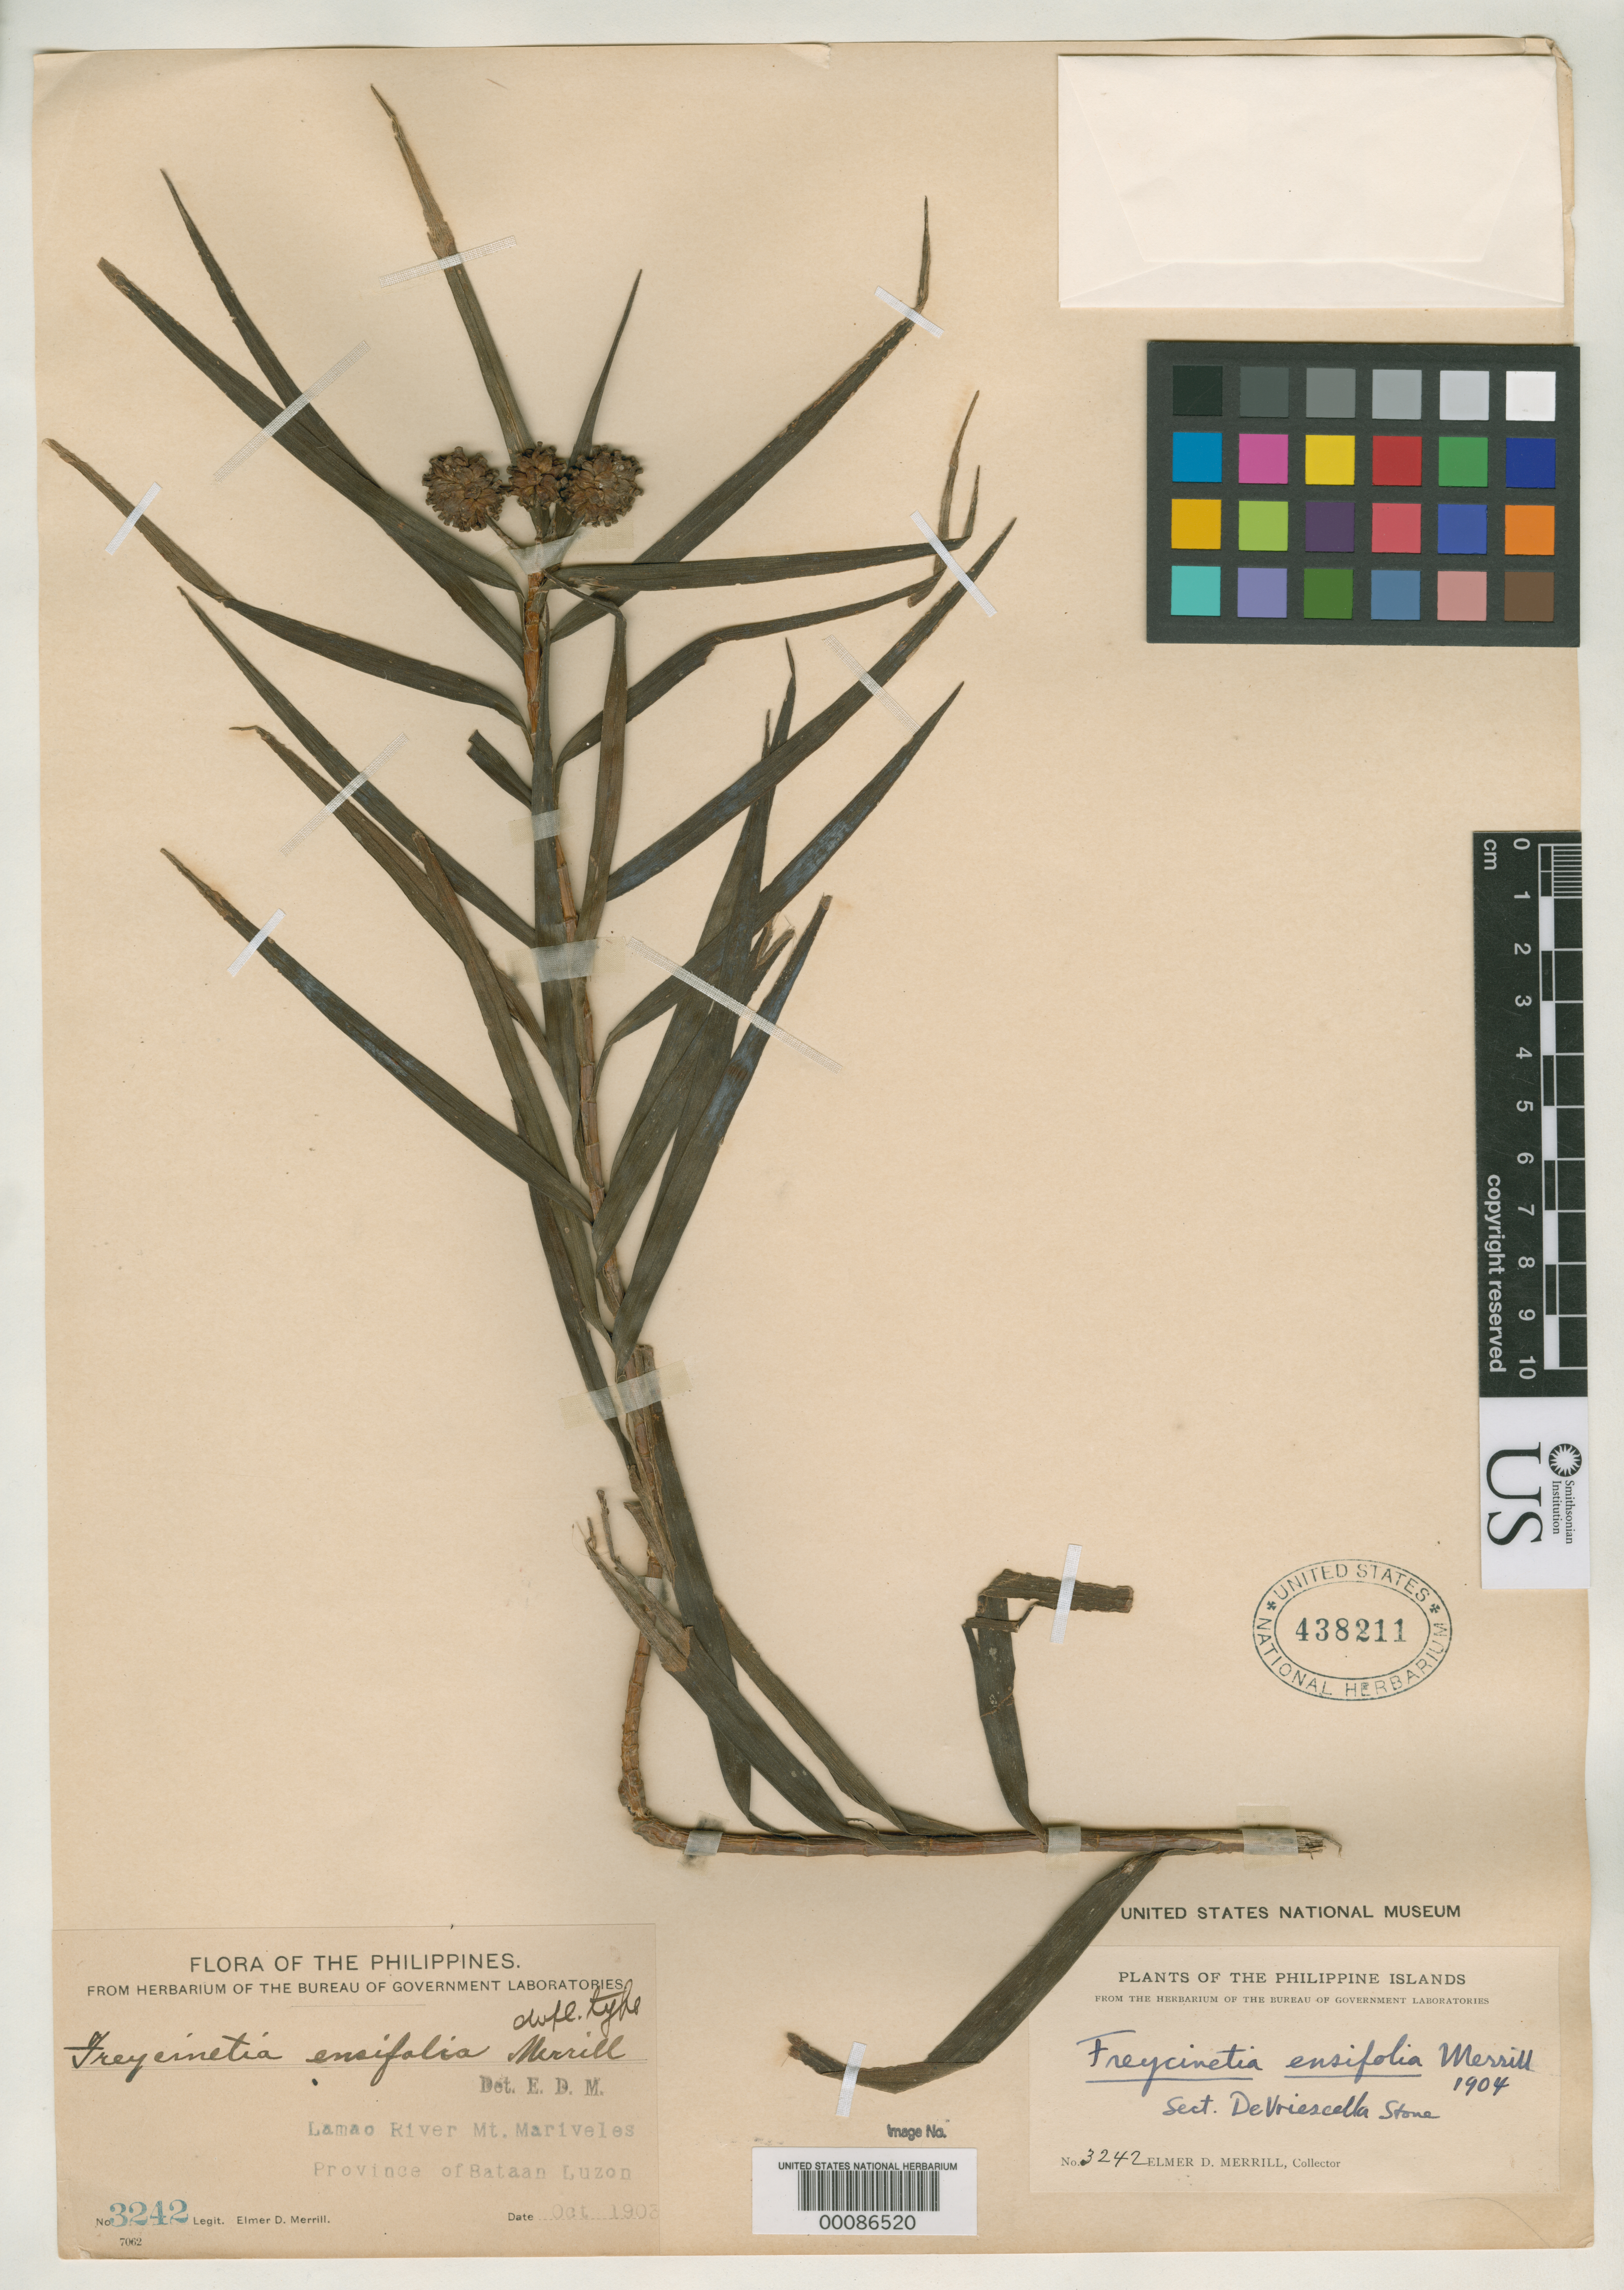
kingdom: Plantae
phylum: Tracheophyta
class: Liliopsida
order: Pandanales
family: Pandanaceae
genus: Freycinetia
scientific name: Freycinetia ensifolia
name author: Merr.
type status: Isotype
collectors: E. D. Merrill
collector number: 3242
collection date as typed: Oct 1903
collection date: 1903-10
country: Philippines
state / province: Central Luzon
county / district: Bataan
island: Luzon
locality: Mount Mariveles.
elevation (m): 1200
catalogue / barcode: US 438211